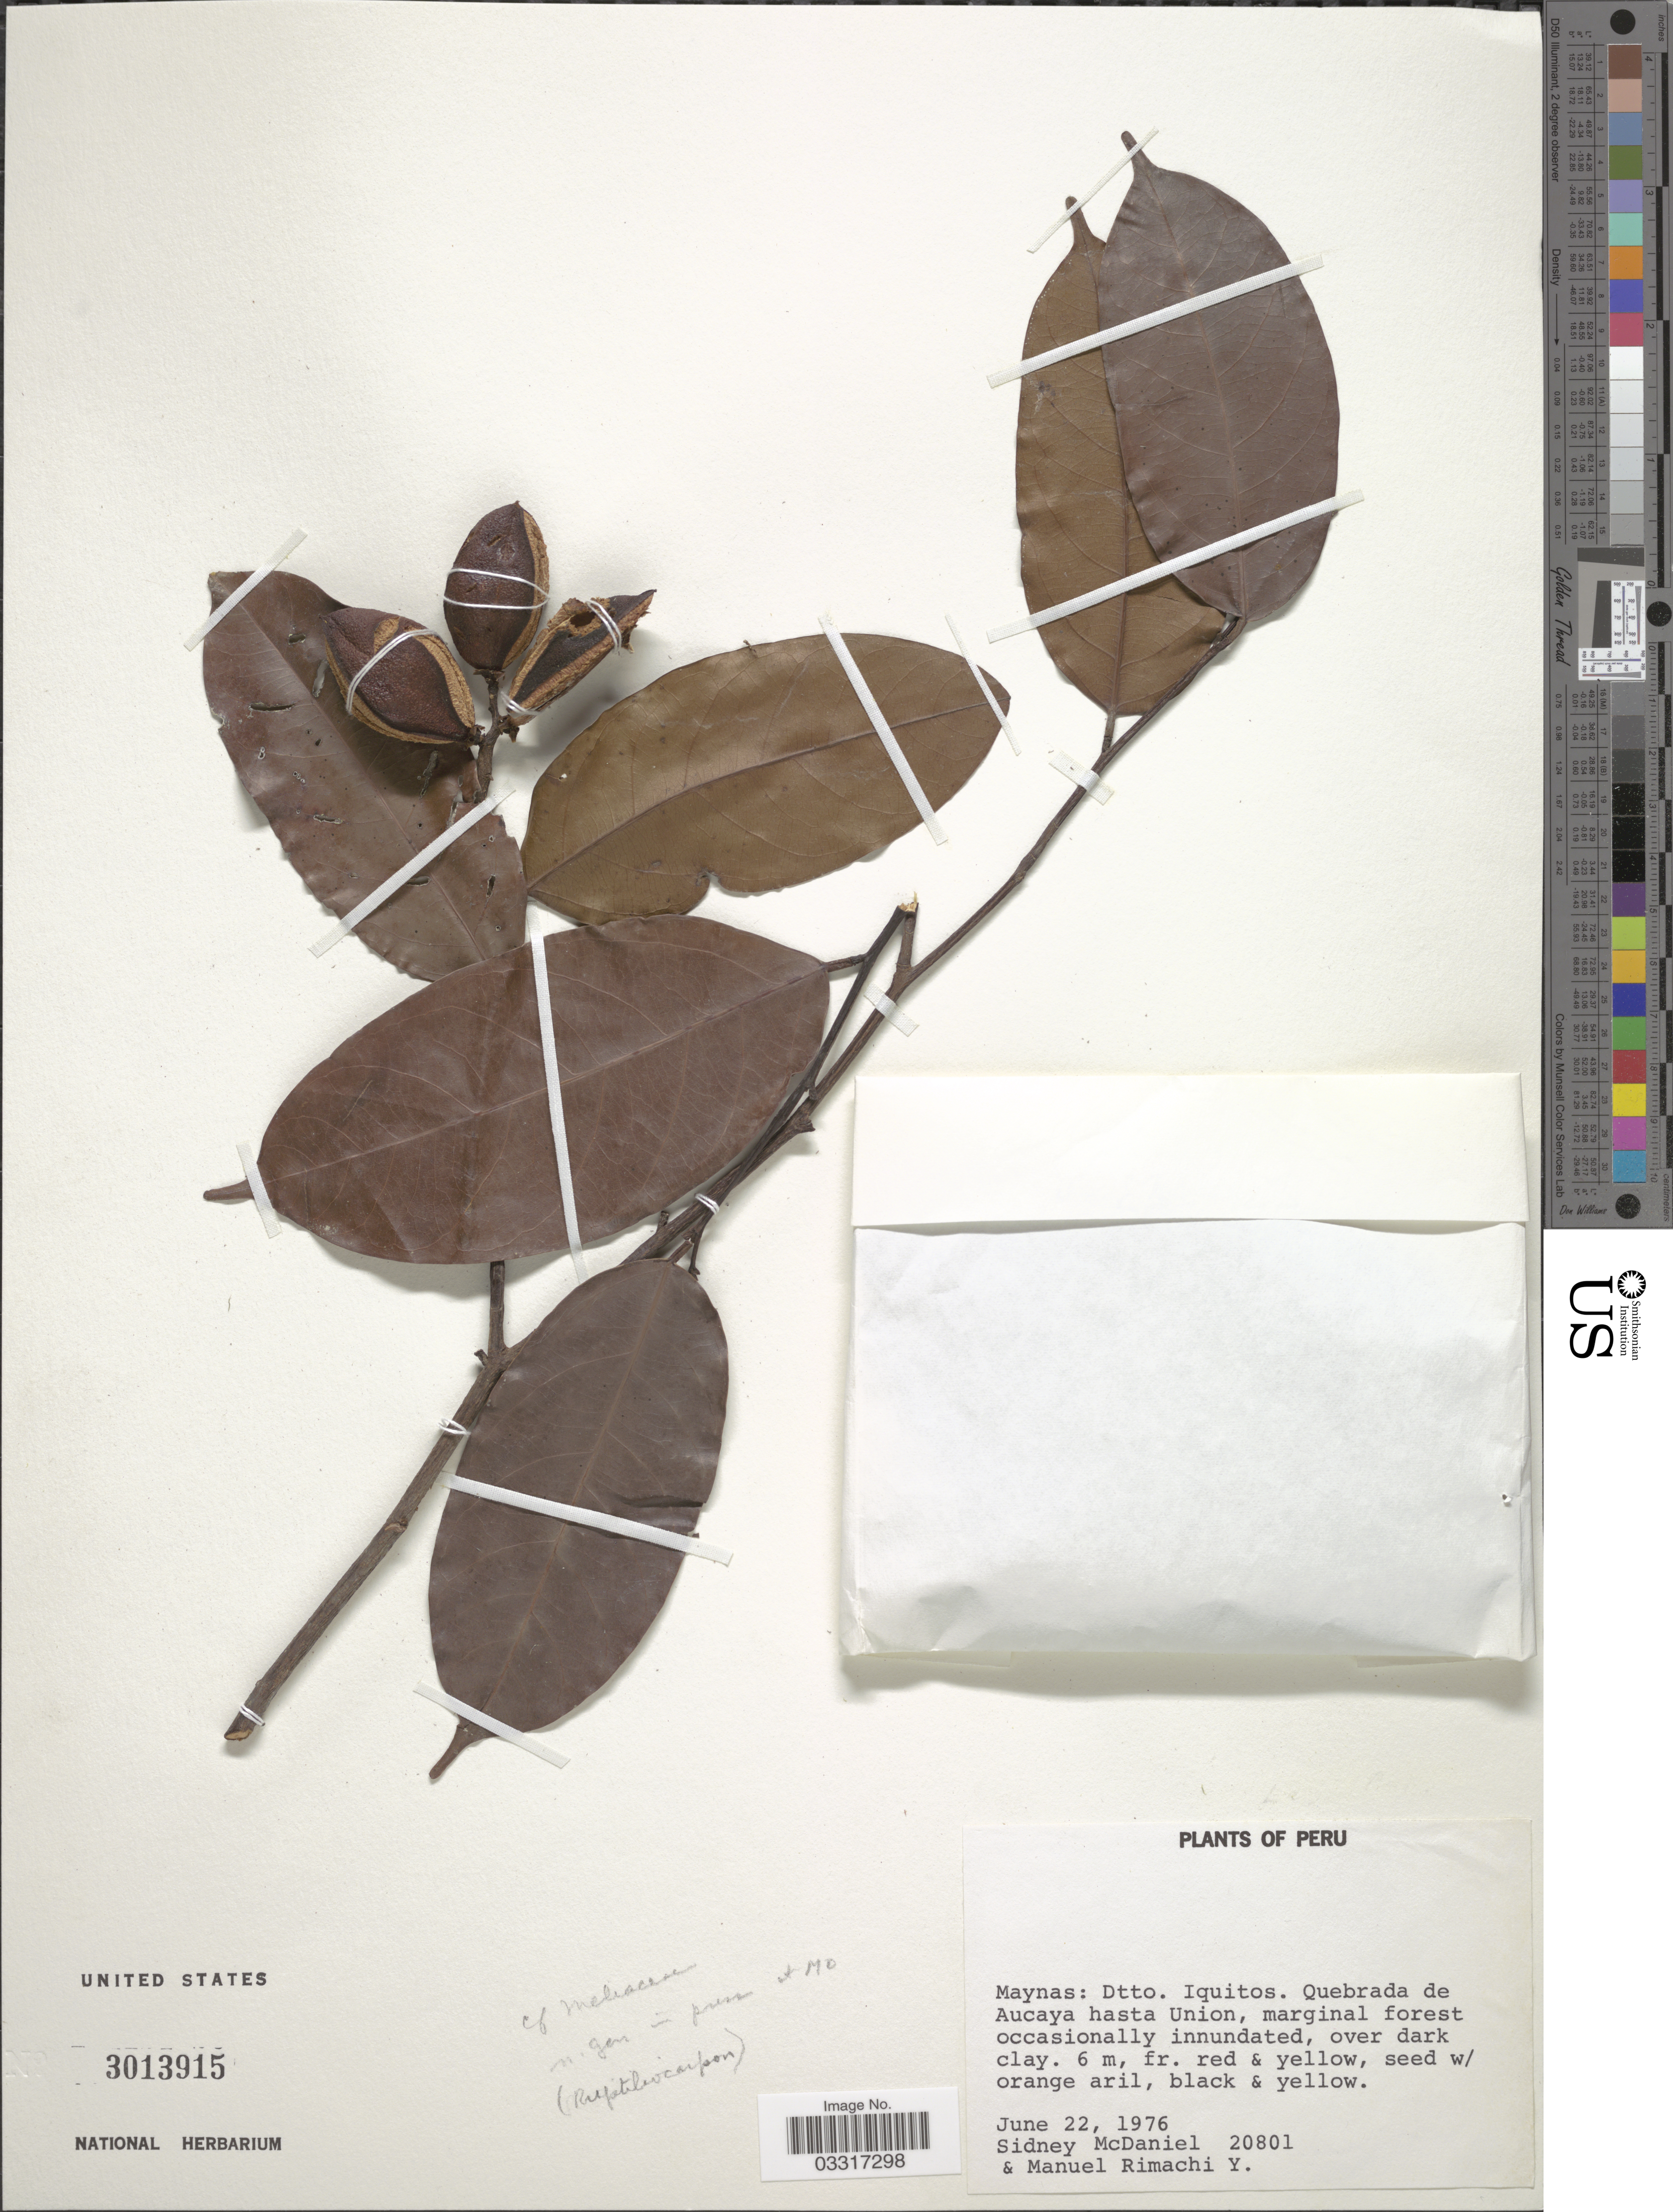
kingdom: Plantae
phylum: Tracheophyta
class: Magnoliopsida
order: Celastrales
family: Lepidobotryaceae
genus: Ruptiliocarpon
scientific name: Ruptiliocarpon caracolito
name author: Hammel & N. Zamora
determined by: Strong, Mark T., (BOT), Smithsonian Institution - National Museum of Natural History (UNITED STATES)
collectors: S. McDaniel & M. Rimachi Y.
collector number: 20801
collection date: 1976-06-22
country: Peru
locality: Maynas: Dtto. Iquitos. Quebrada de Aucaya hasta Union, marginal forest occasionally innundated.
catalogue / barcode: US 3013915